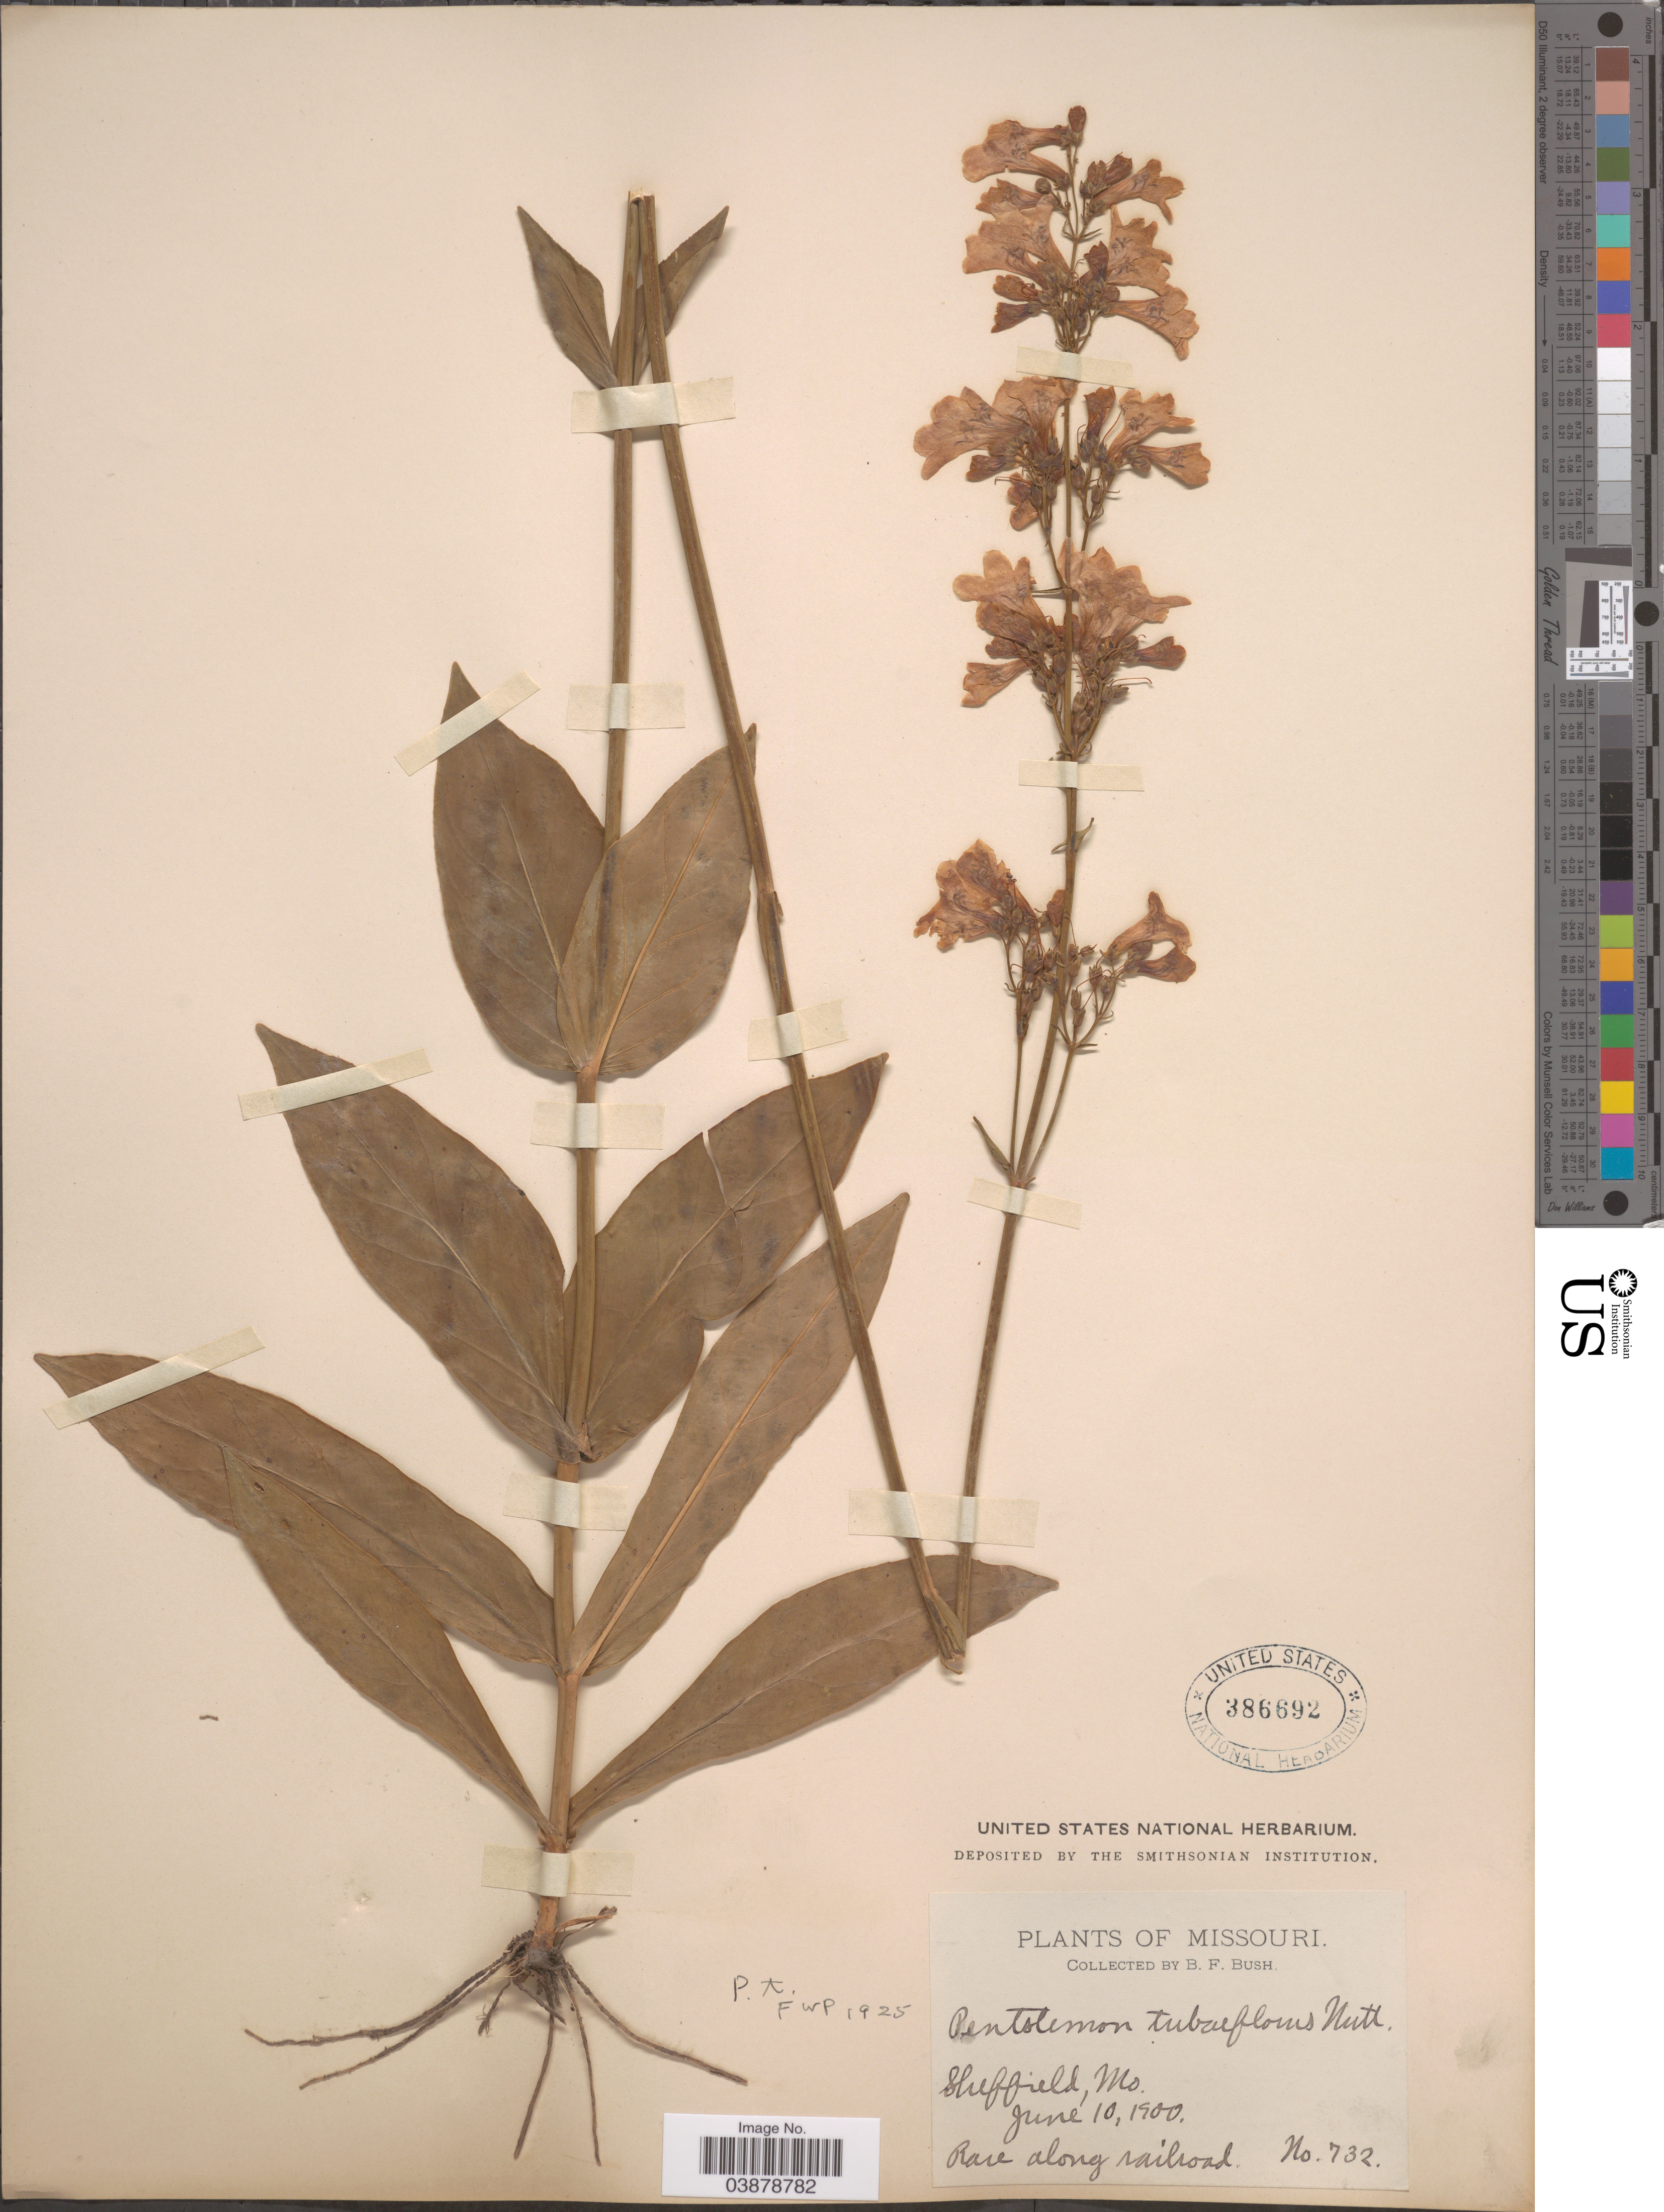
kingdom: Plantae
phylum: Tracheophyta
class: Magnoliopsida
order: Lamiales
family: Plantaginaceae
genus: Penstemon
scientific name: Penstemon tubaeflorus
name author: Nutt.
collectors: B. F. Bush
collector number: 732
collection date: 1900-06-10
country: United States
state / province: Missouri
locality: Sheffield.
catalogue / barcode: US 386692